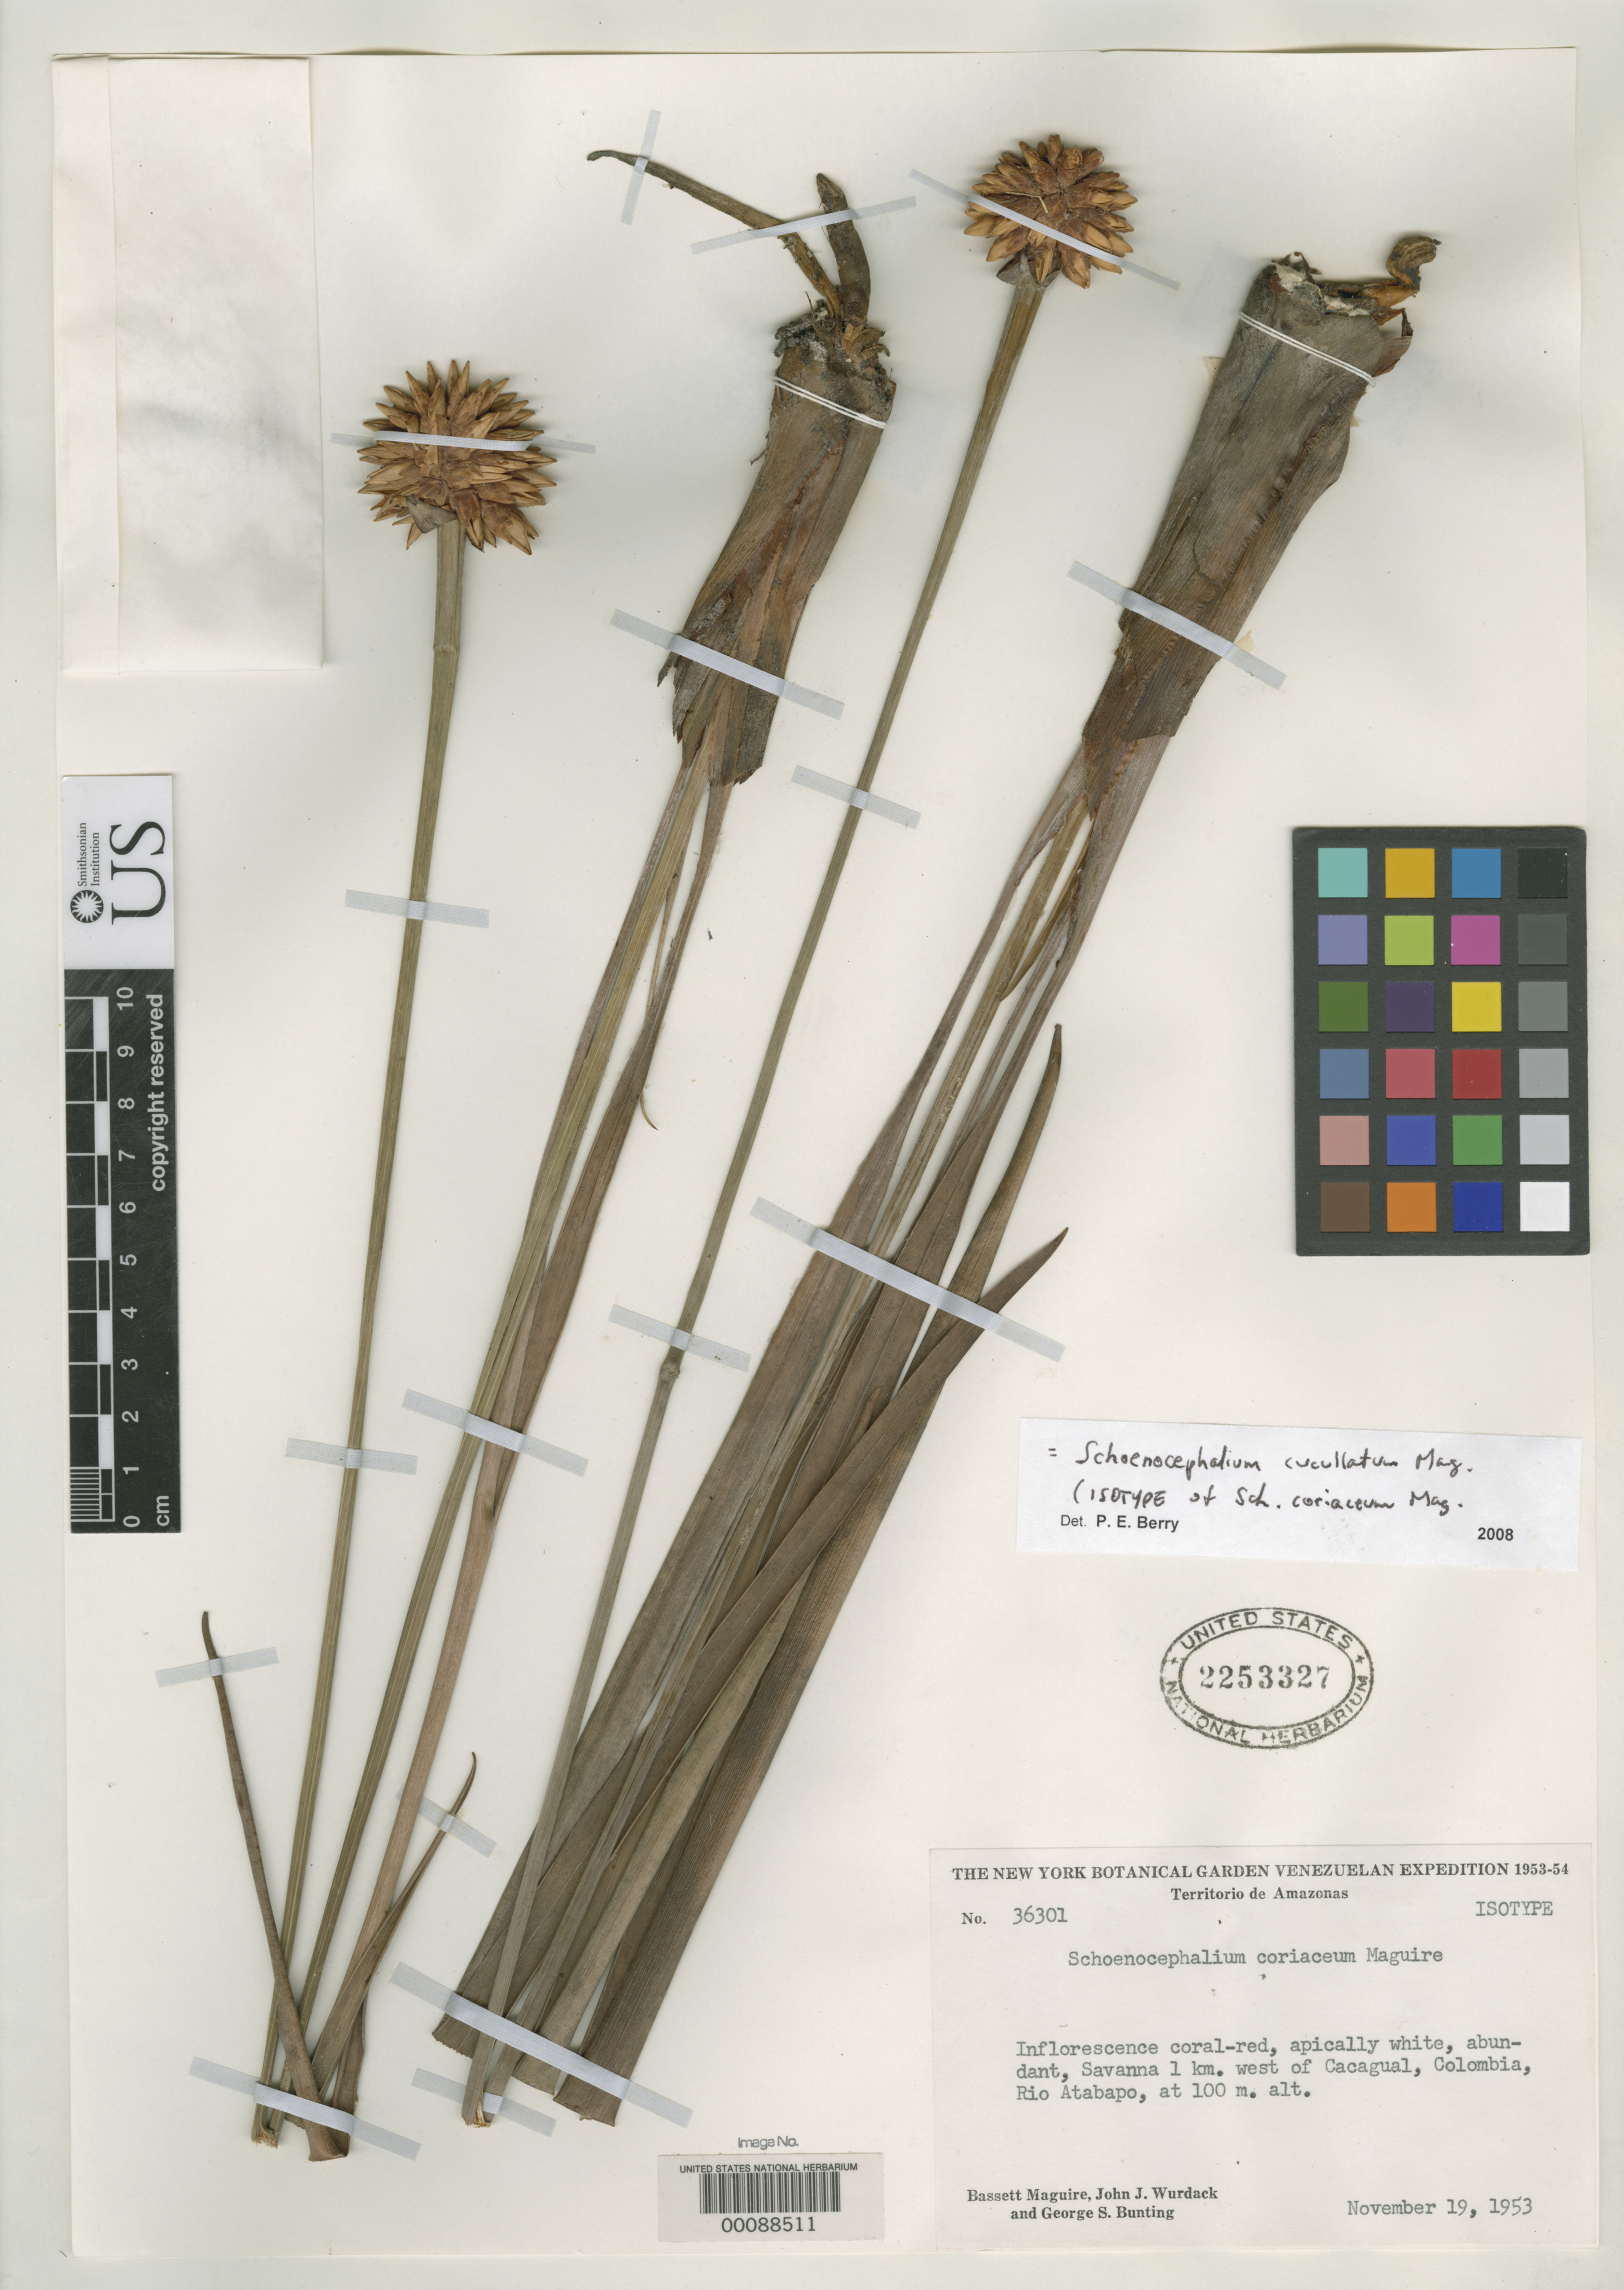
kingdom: Plantae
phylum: Tracheophyta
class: Liliopsida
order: Poales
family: Rapateaceae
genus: Schoenocephalium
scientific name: Schoenocephalium coriaceum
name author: Maguire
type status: Isotype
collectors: B. Maguire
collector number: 36301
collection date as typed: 19 Nov 1953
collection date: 1953-11-19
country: Venezuela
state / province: Amazonas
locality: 1 km. W of Cacagual, Rio Atabapo.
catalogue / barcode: US 2253327